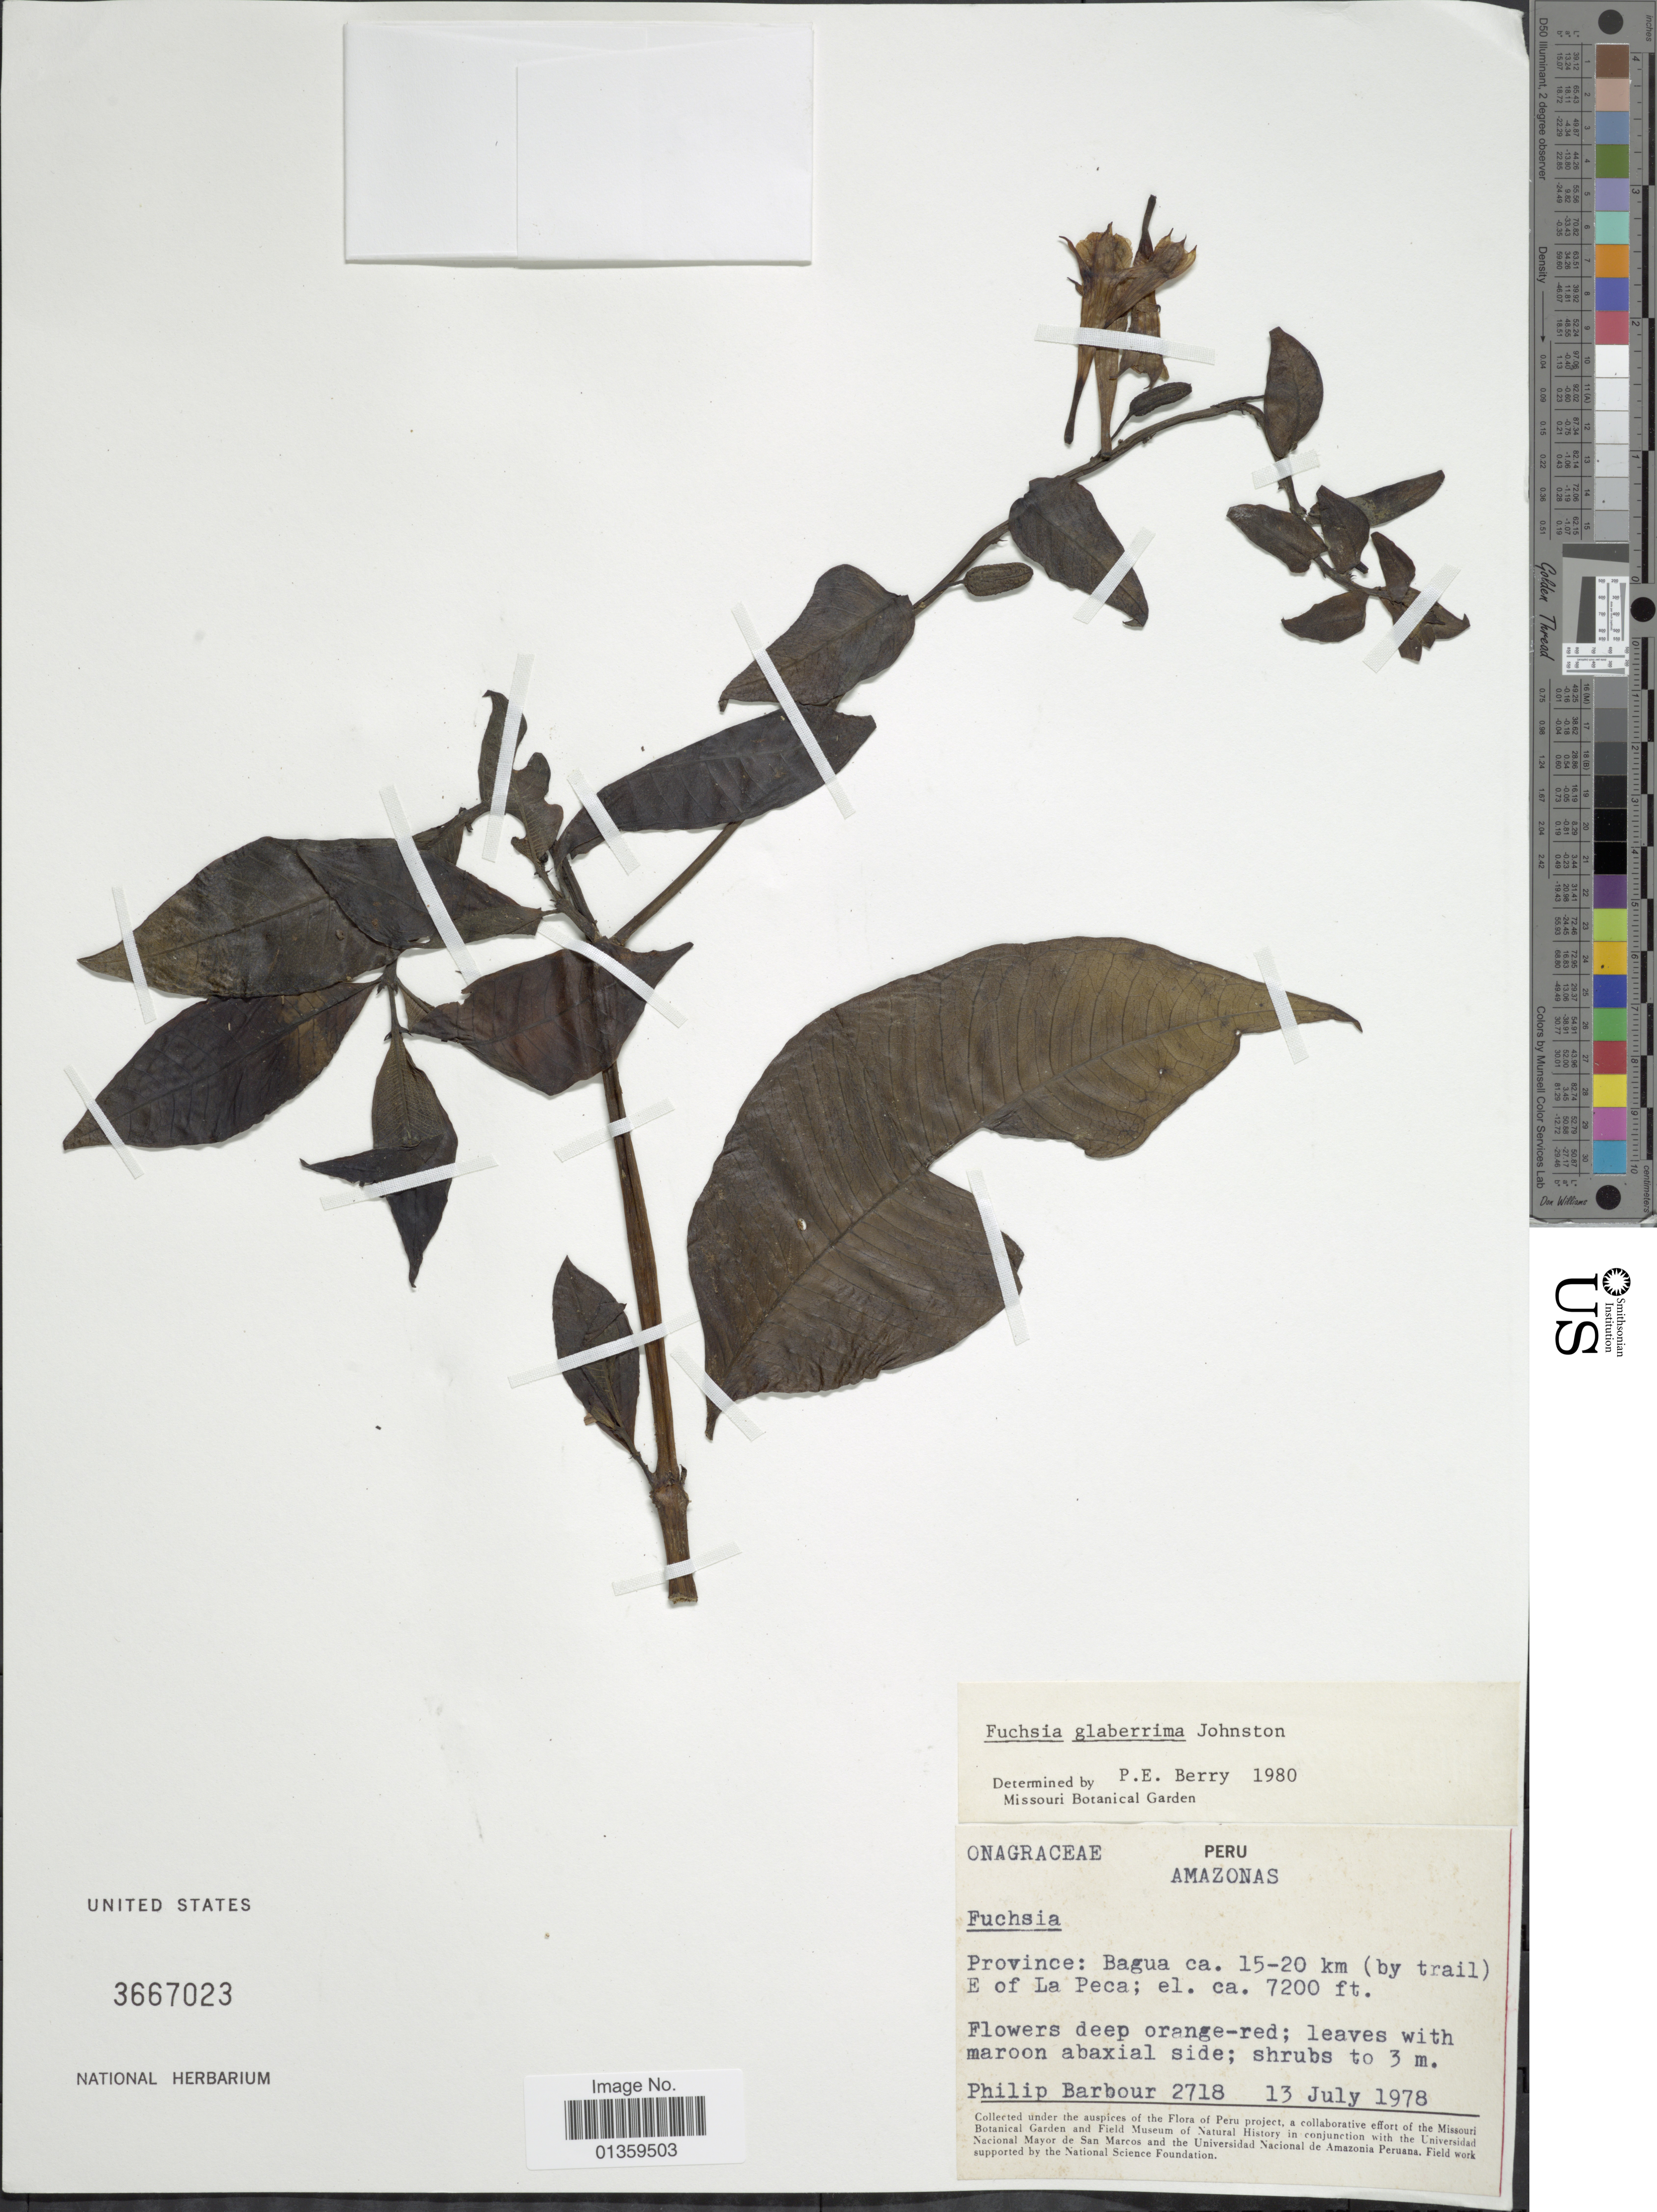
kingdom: Plantae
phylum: Tracheophyta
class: Magnoliopsida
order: Myrtales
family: Onagraceae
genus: Fuchsia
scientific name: Fuchsia glaberrima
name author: I.M. Johnst.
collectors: P. Barbour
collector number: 2718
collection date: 1978-07-13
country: Peru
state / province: Amazonas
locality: Province: Bagua ca. 15-20 km (by trail) E of La Peca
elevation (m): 2195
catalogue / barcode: US 3667023